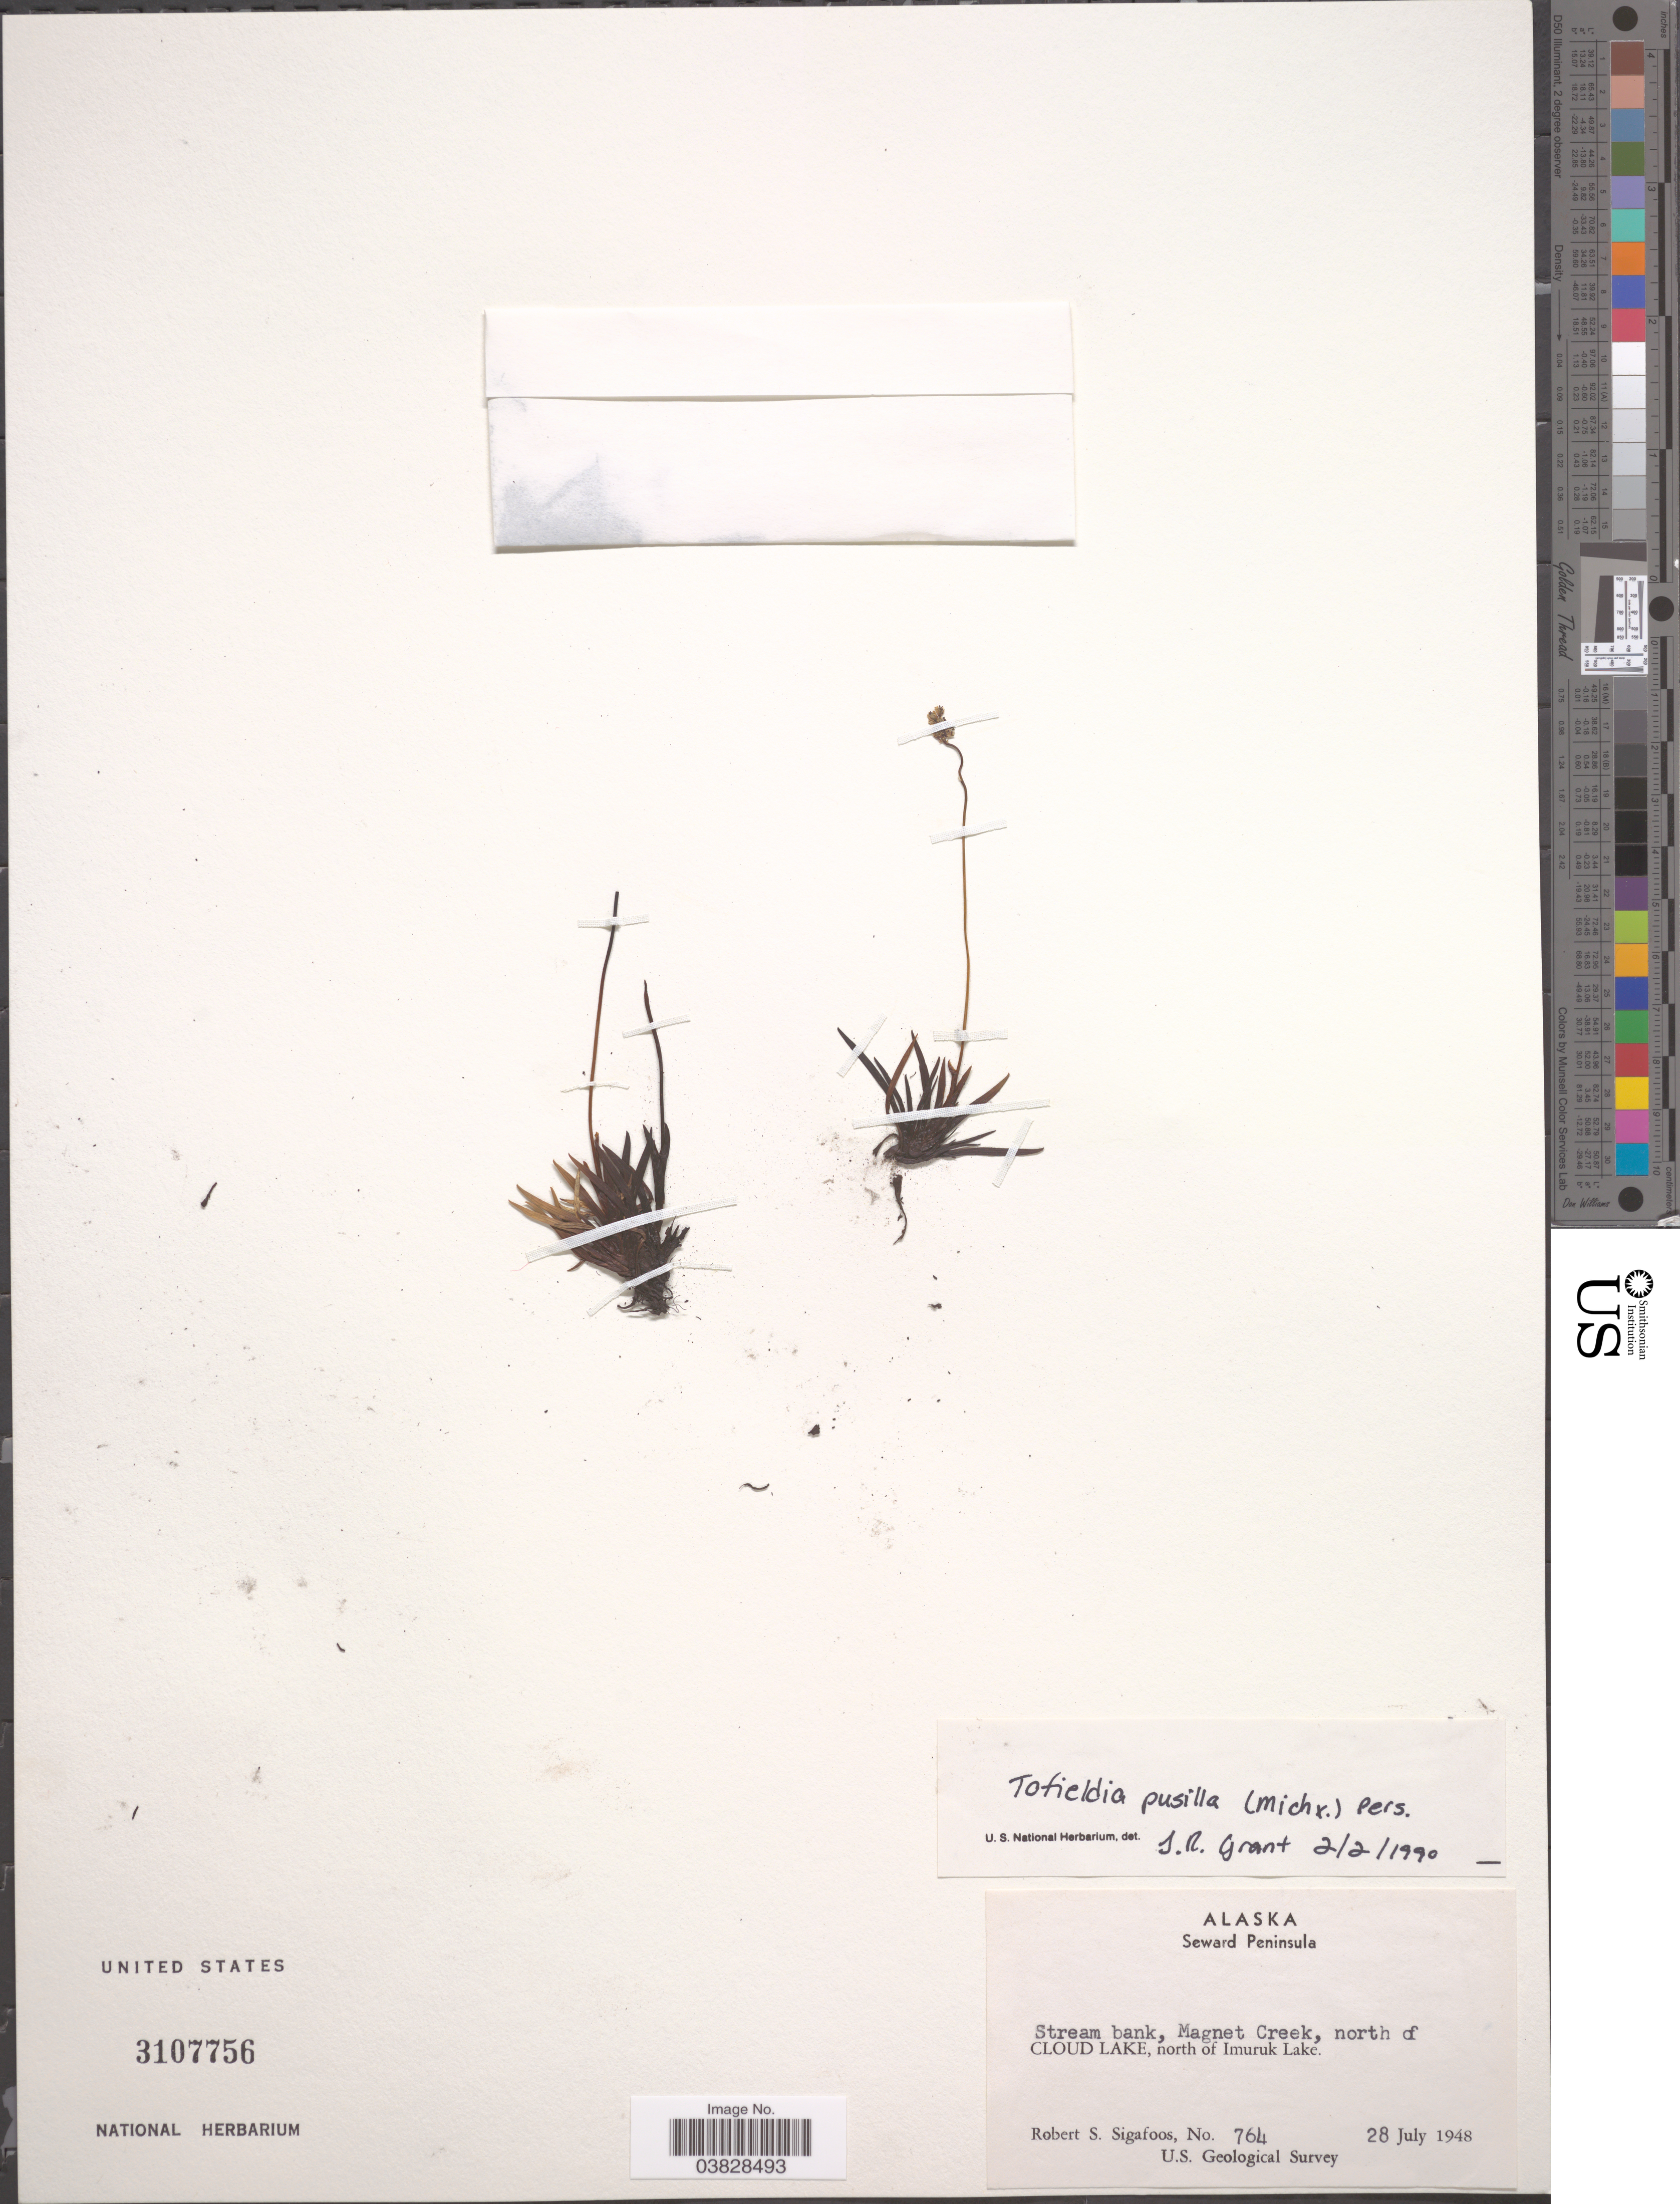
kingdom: Plantae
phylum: Tracheophyta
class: Liliopsida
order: Alismatales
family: Tofieldiaceae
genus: Tofieldia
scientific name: Tofieldia pusilla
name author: (Michx.) Pers.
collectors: R. Sigafoos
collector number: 764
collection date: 1948-07-28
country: United States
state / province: Alaska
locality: Seward Peninsula. Magnet Creek, north of Cloud Lake, north of Imuruk Lake.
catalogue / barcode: US 3107756